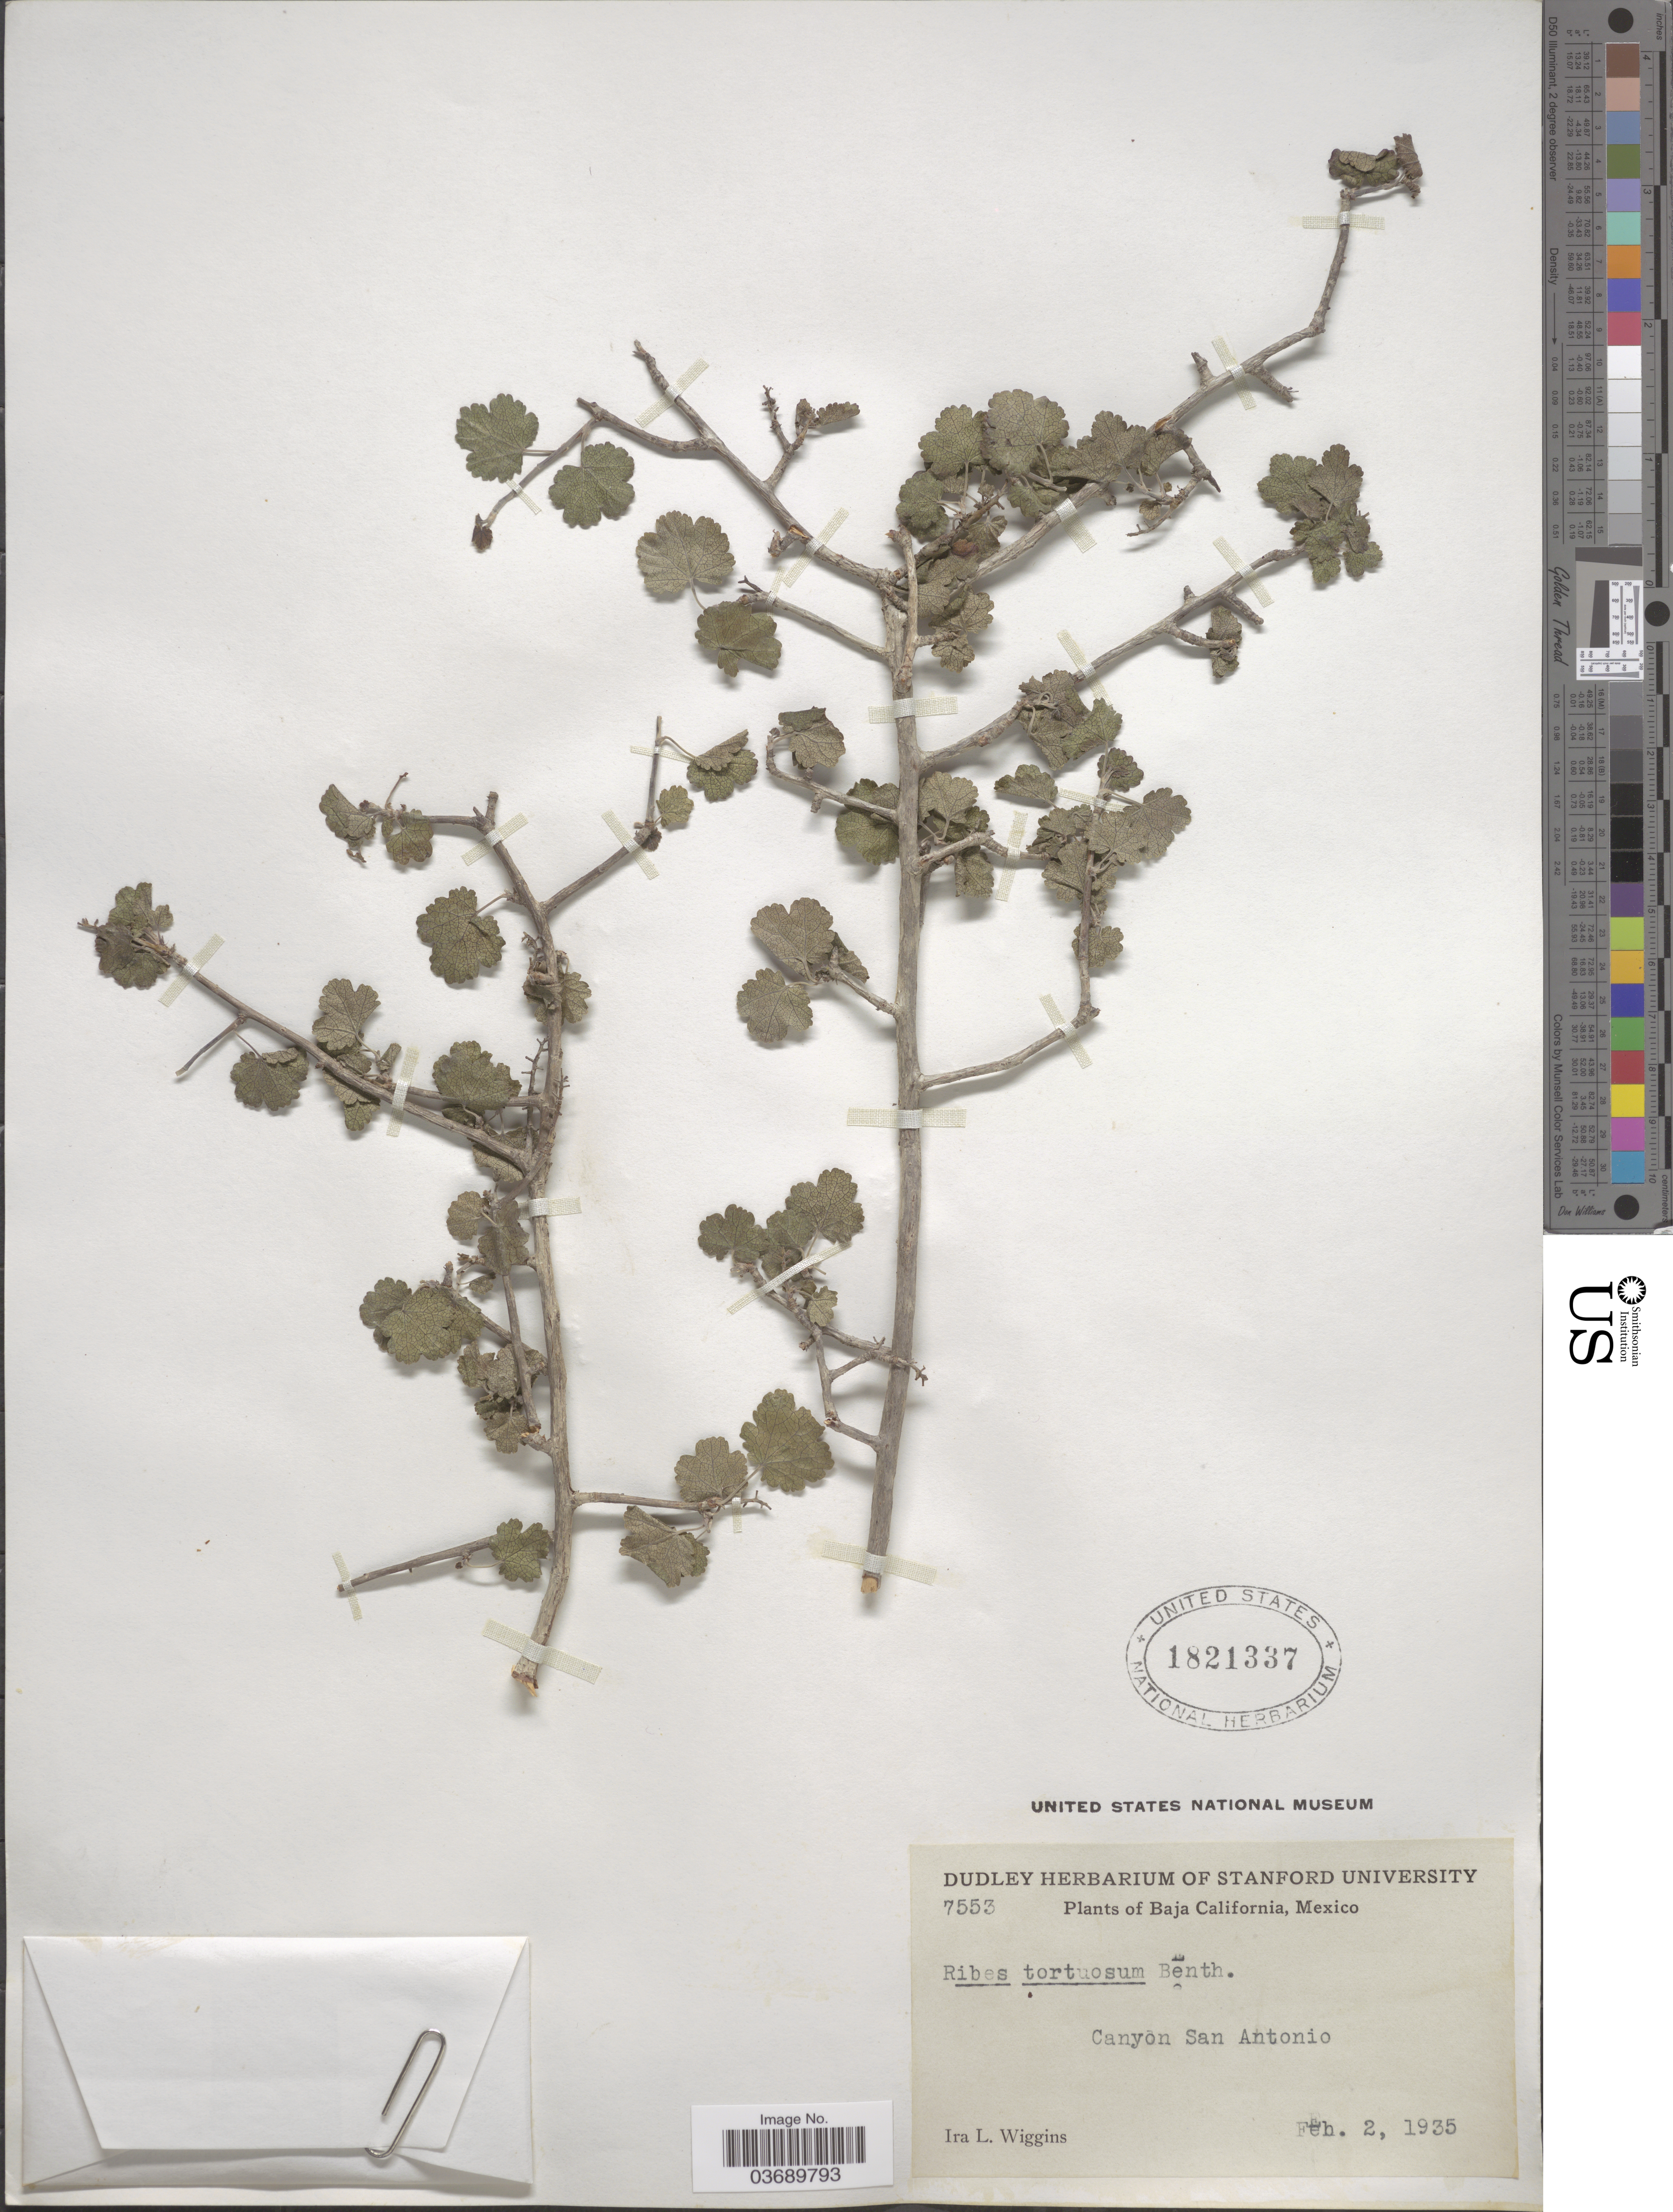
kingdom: Plantae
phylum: Tracheophyta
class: Magnoliopsida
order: Saxifragales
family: Grossulariaceae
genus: Ribes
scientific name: Ribes tortuosum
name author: Benth.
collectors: I. L. Wiggins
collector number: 7553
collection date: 1935-02-02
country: Mexico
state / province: Baja California Norte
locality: Canyon San Antonio.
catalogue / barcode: US 1821337